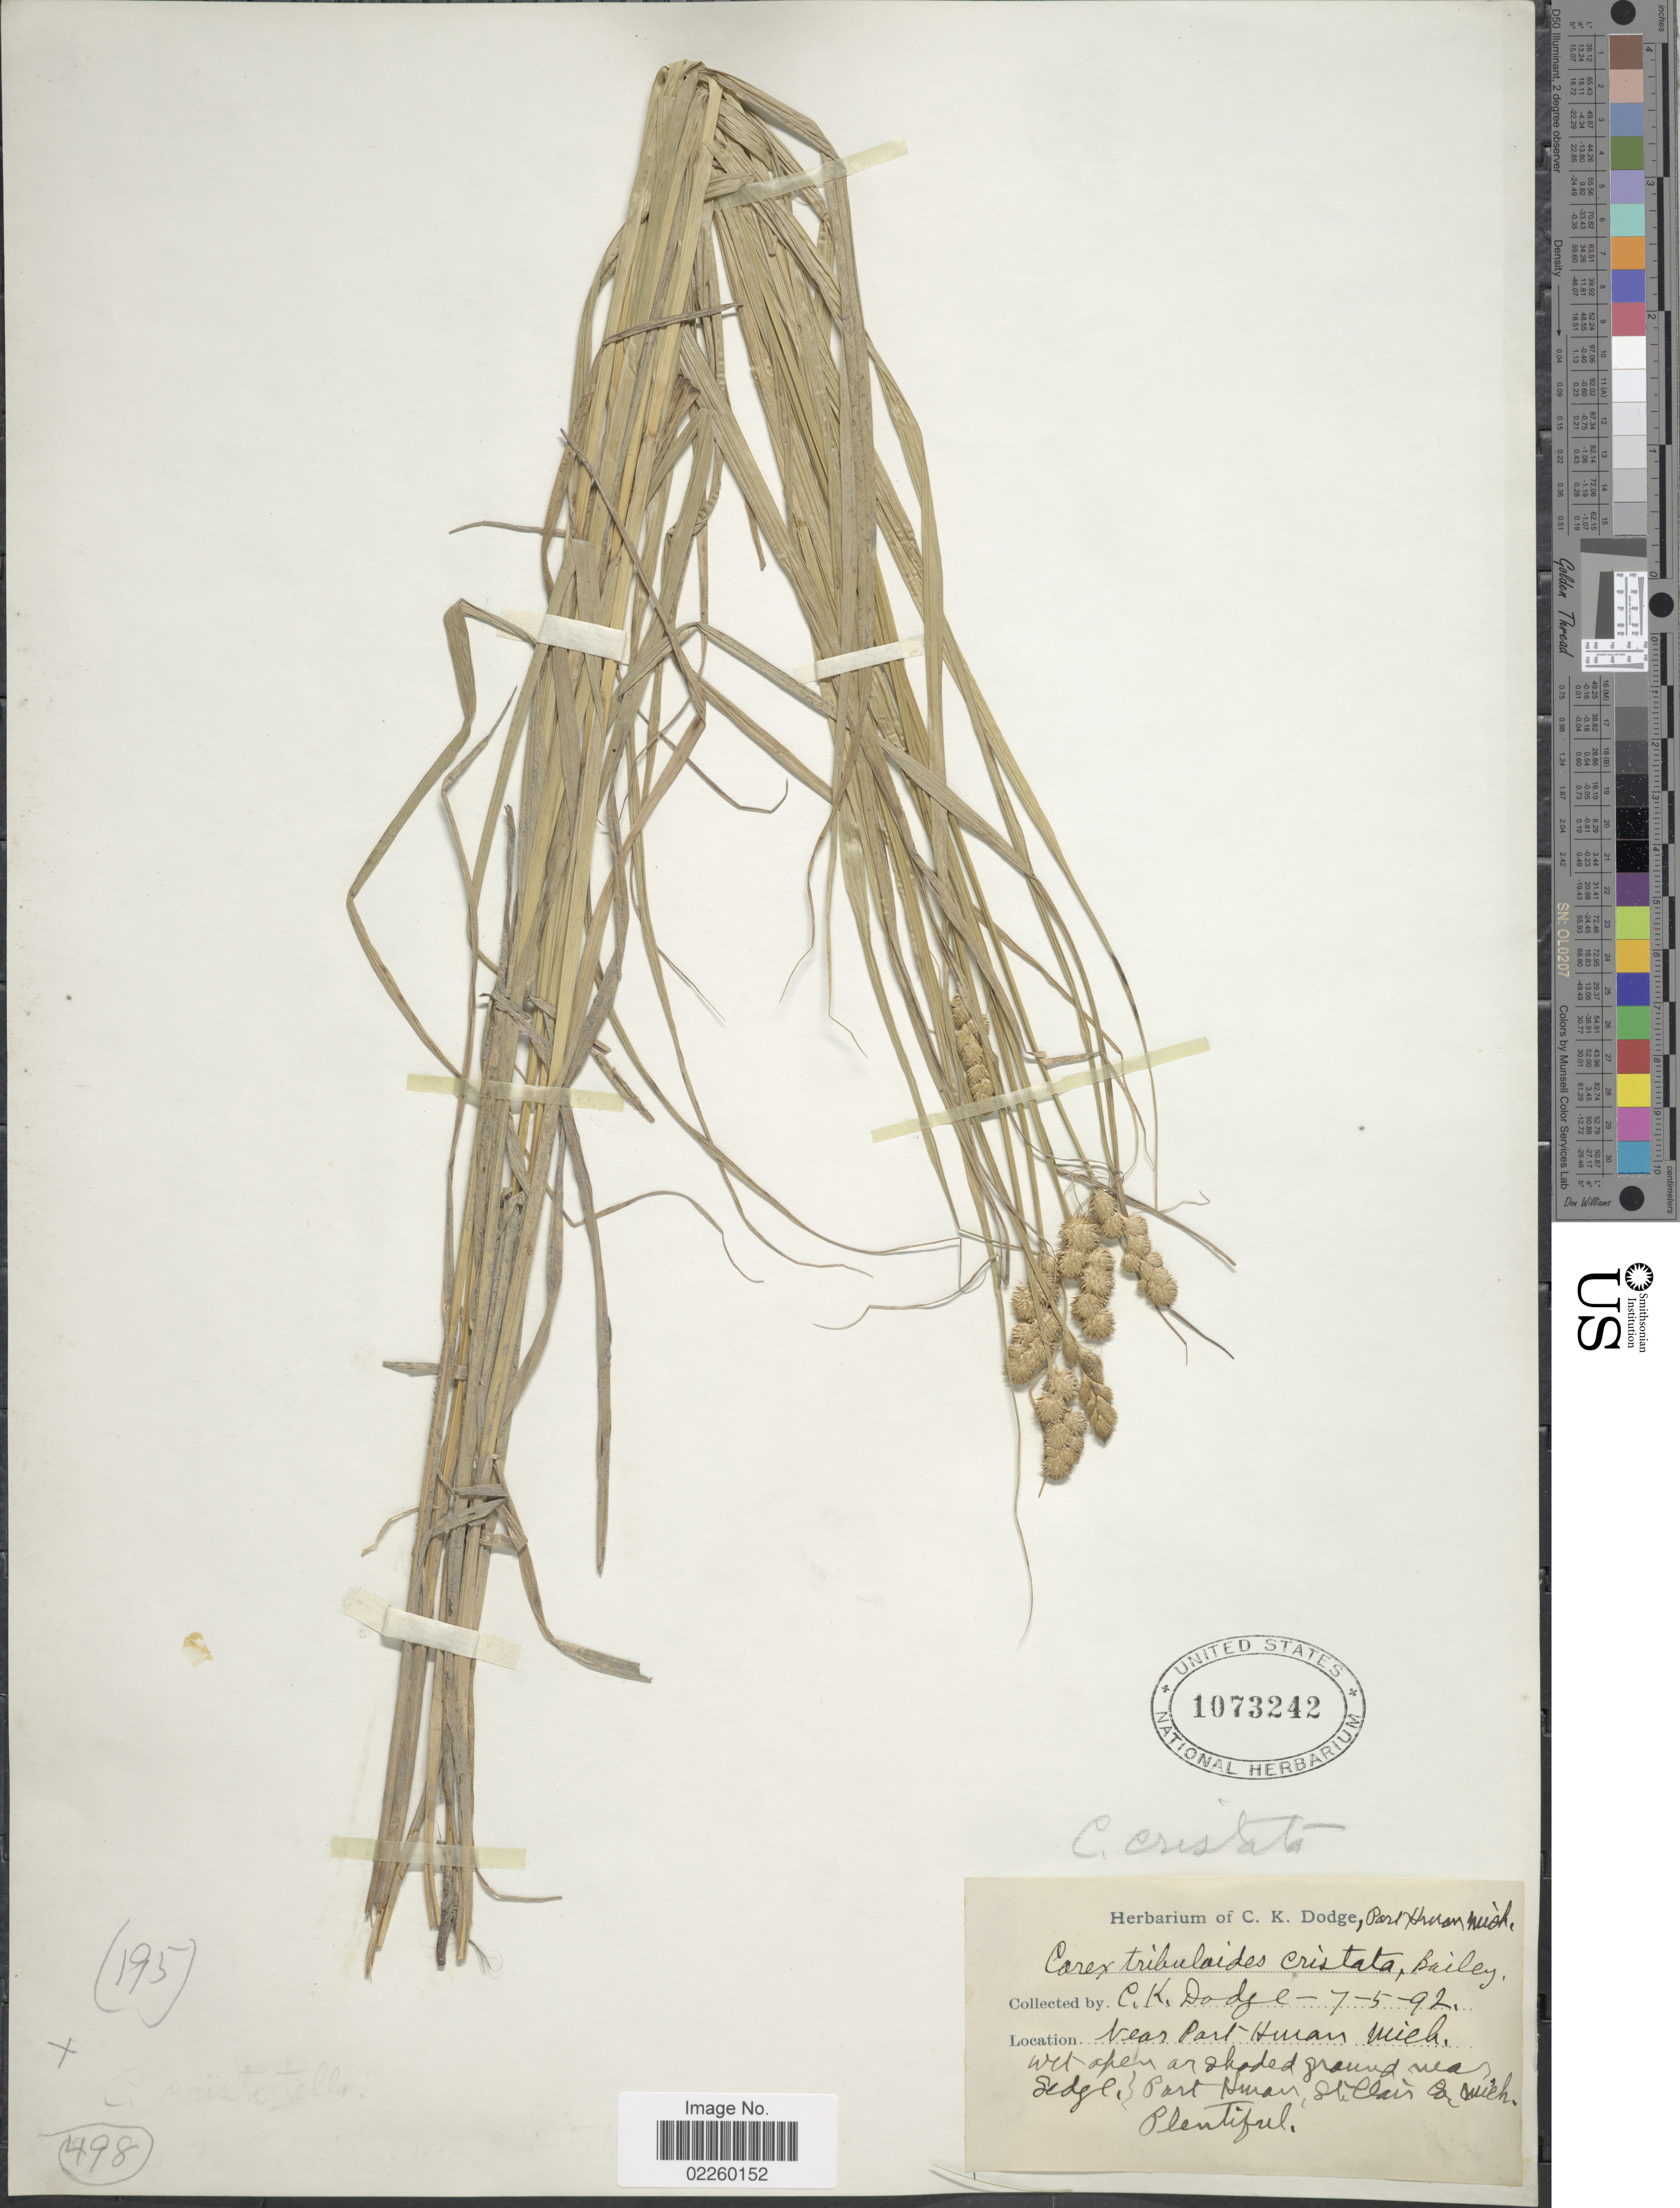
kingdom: Plantae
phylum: Tracheophyta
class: Liliopsida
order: Poales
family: Cyperaceae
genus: Carex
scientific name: Carex cristatella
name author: Britton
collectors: C. Dodge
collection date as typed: Transcribed d/m/y: 5/7/92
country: United States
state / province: Michigan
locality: Near Port Huron Mich.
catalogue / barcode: US 1073242